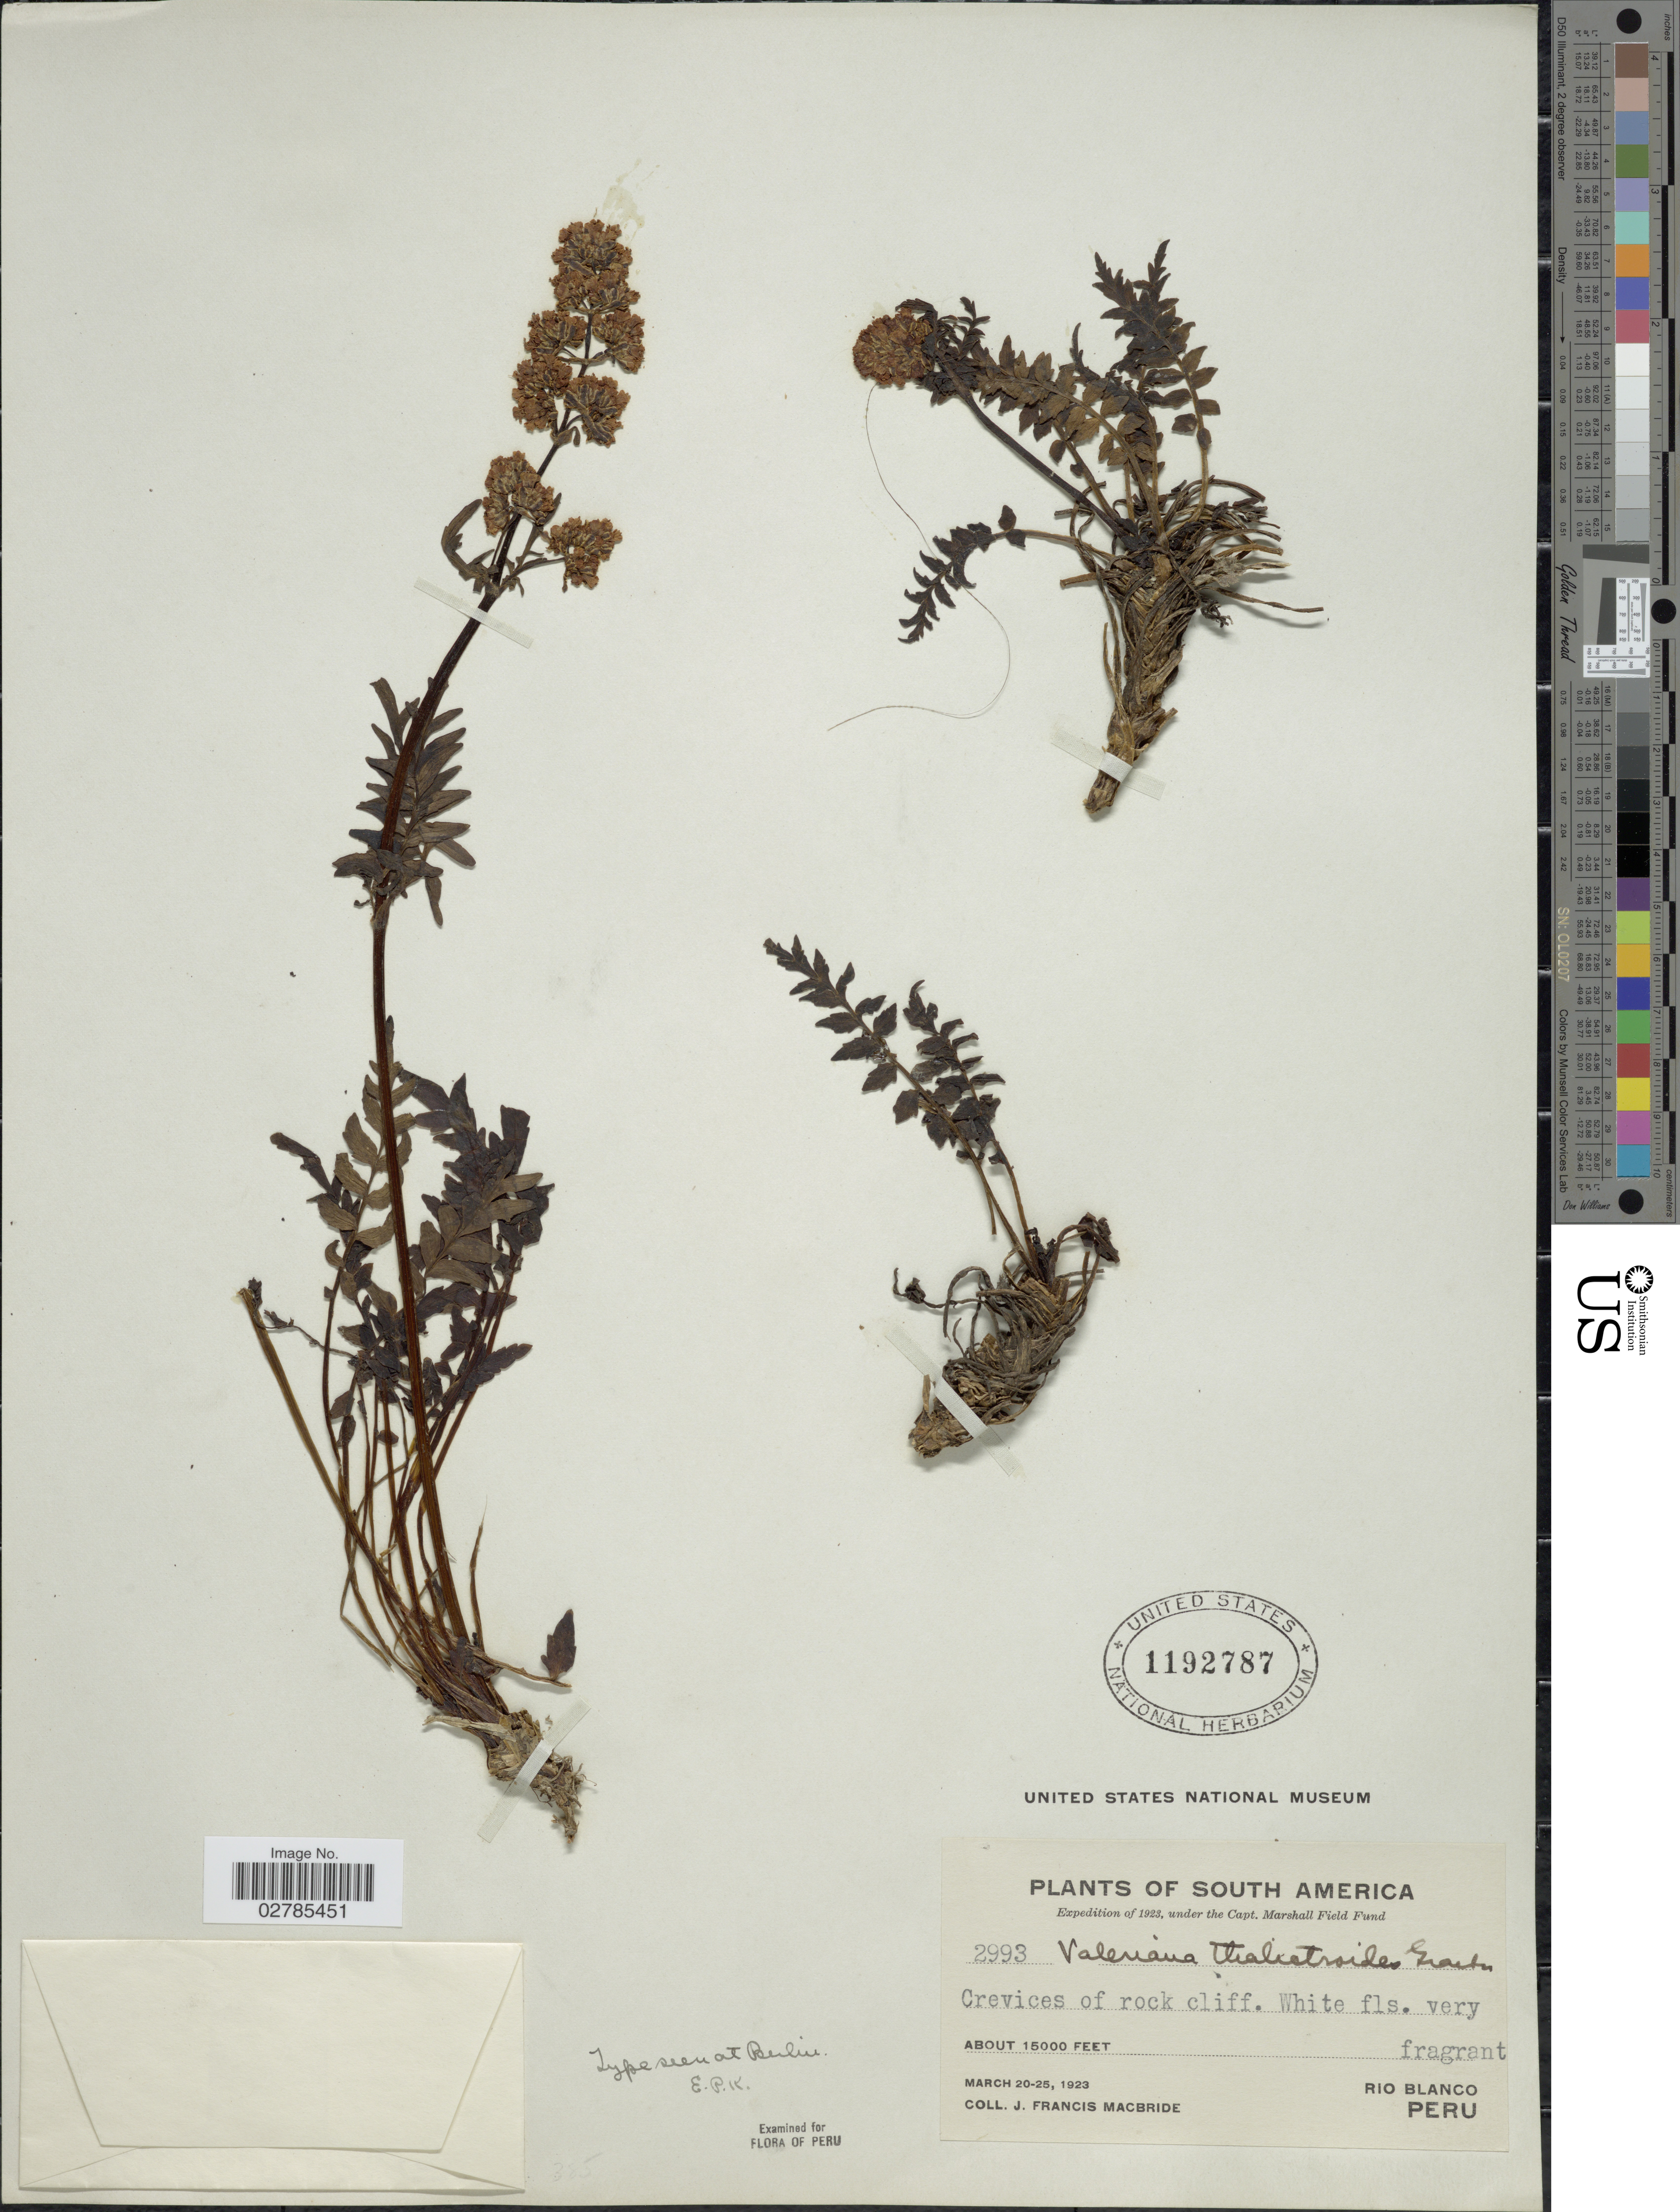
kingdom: Plantae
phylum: Tracheophyta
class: Magnoliopsida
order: Dipsacales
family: Caprifoliaceae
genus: Valeriana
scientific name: Valeriana thalictroides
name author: Graebn.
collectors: J. F. Macbride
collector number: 2993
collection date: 1923-03-20/1923-03-25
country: Peru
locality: Rio Blanco.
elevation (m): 4572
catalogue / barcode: US 1192787